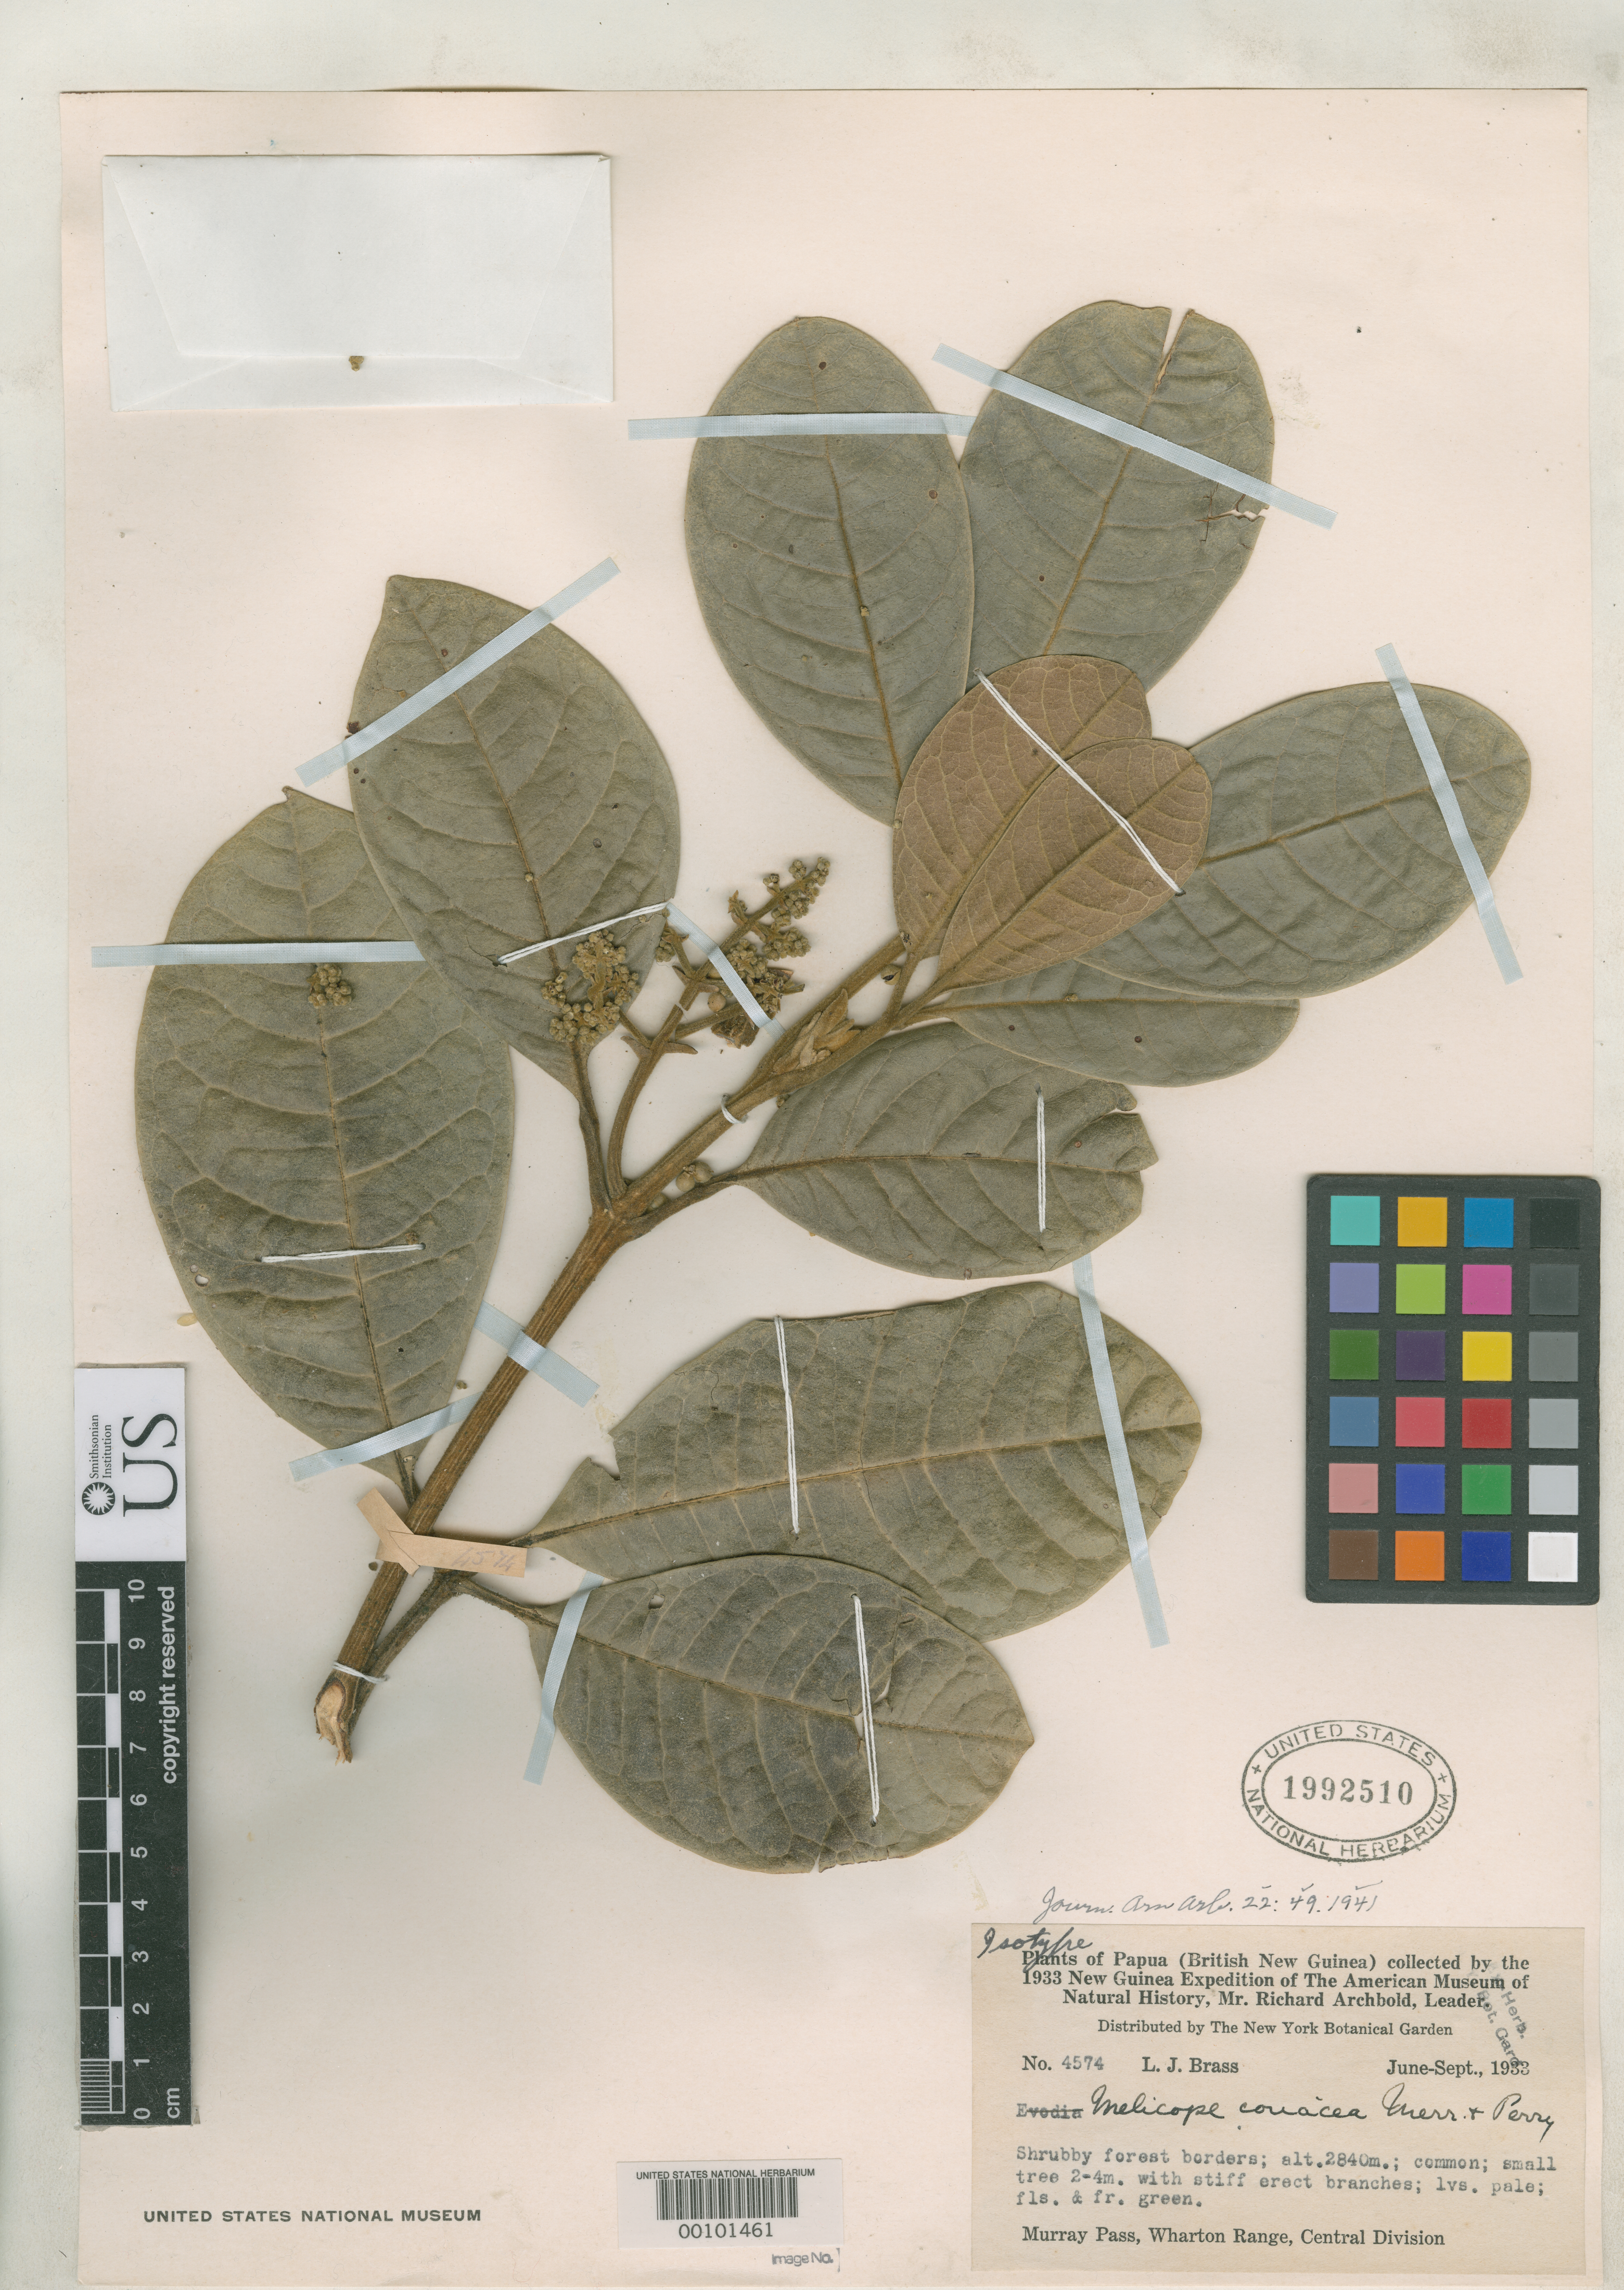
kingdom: Plantae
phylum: Tracheophyta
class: Magnoliopsida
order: Sapindales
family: Rutaceae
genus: Melicope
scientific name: Melicope coriacea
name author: Merr. & L.M. Perry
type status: Isotype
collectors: L. J. Brass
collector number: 4574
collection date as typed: Jun 1933 to -- Sep 1933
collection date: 1933-06/1933-09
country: Papua New Guinea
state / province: Central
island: New Guinea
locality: Wharton Range, Murray Pass.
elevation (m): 2840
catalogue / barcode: US 1992510